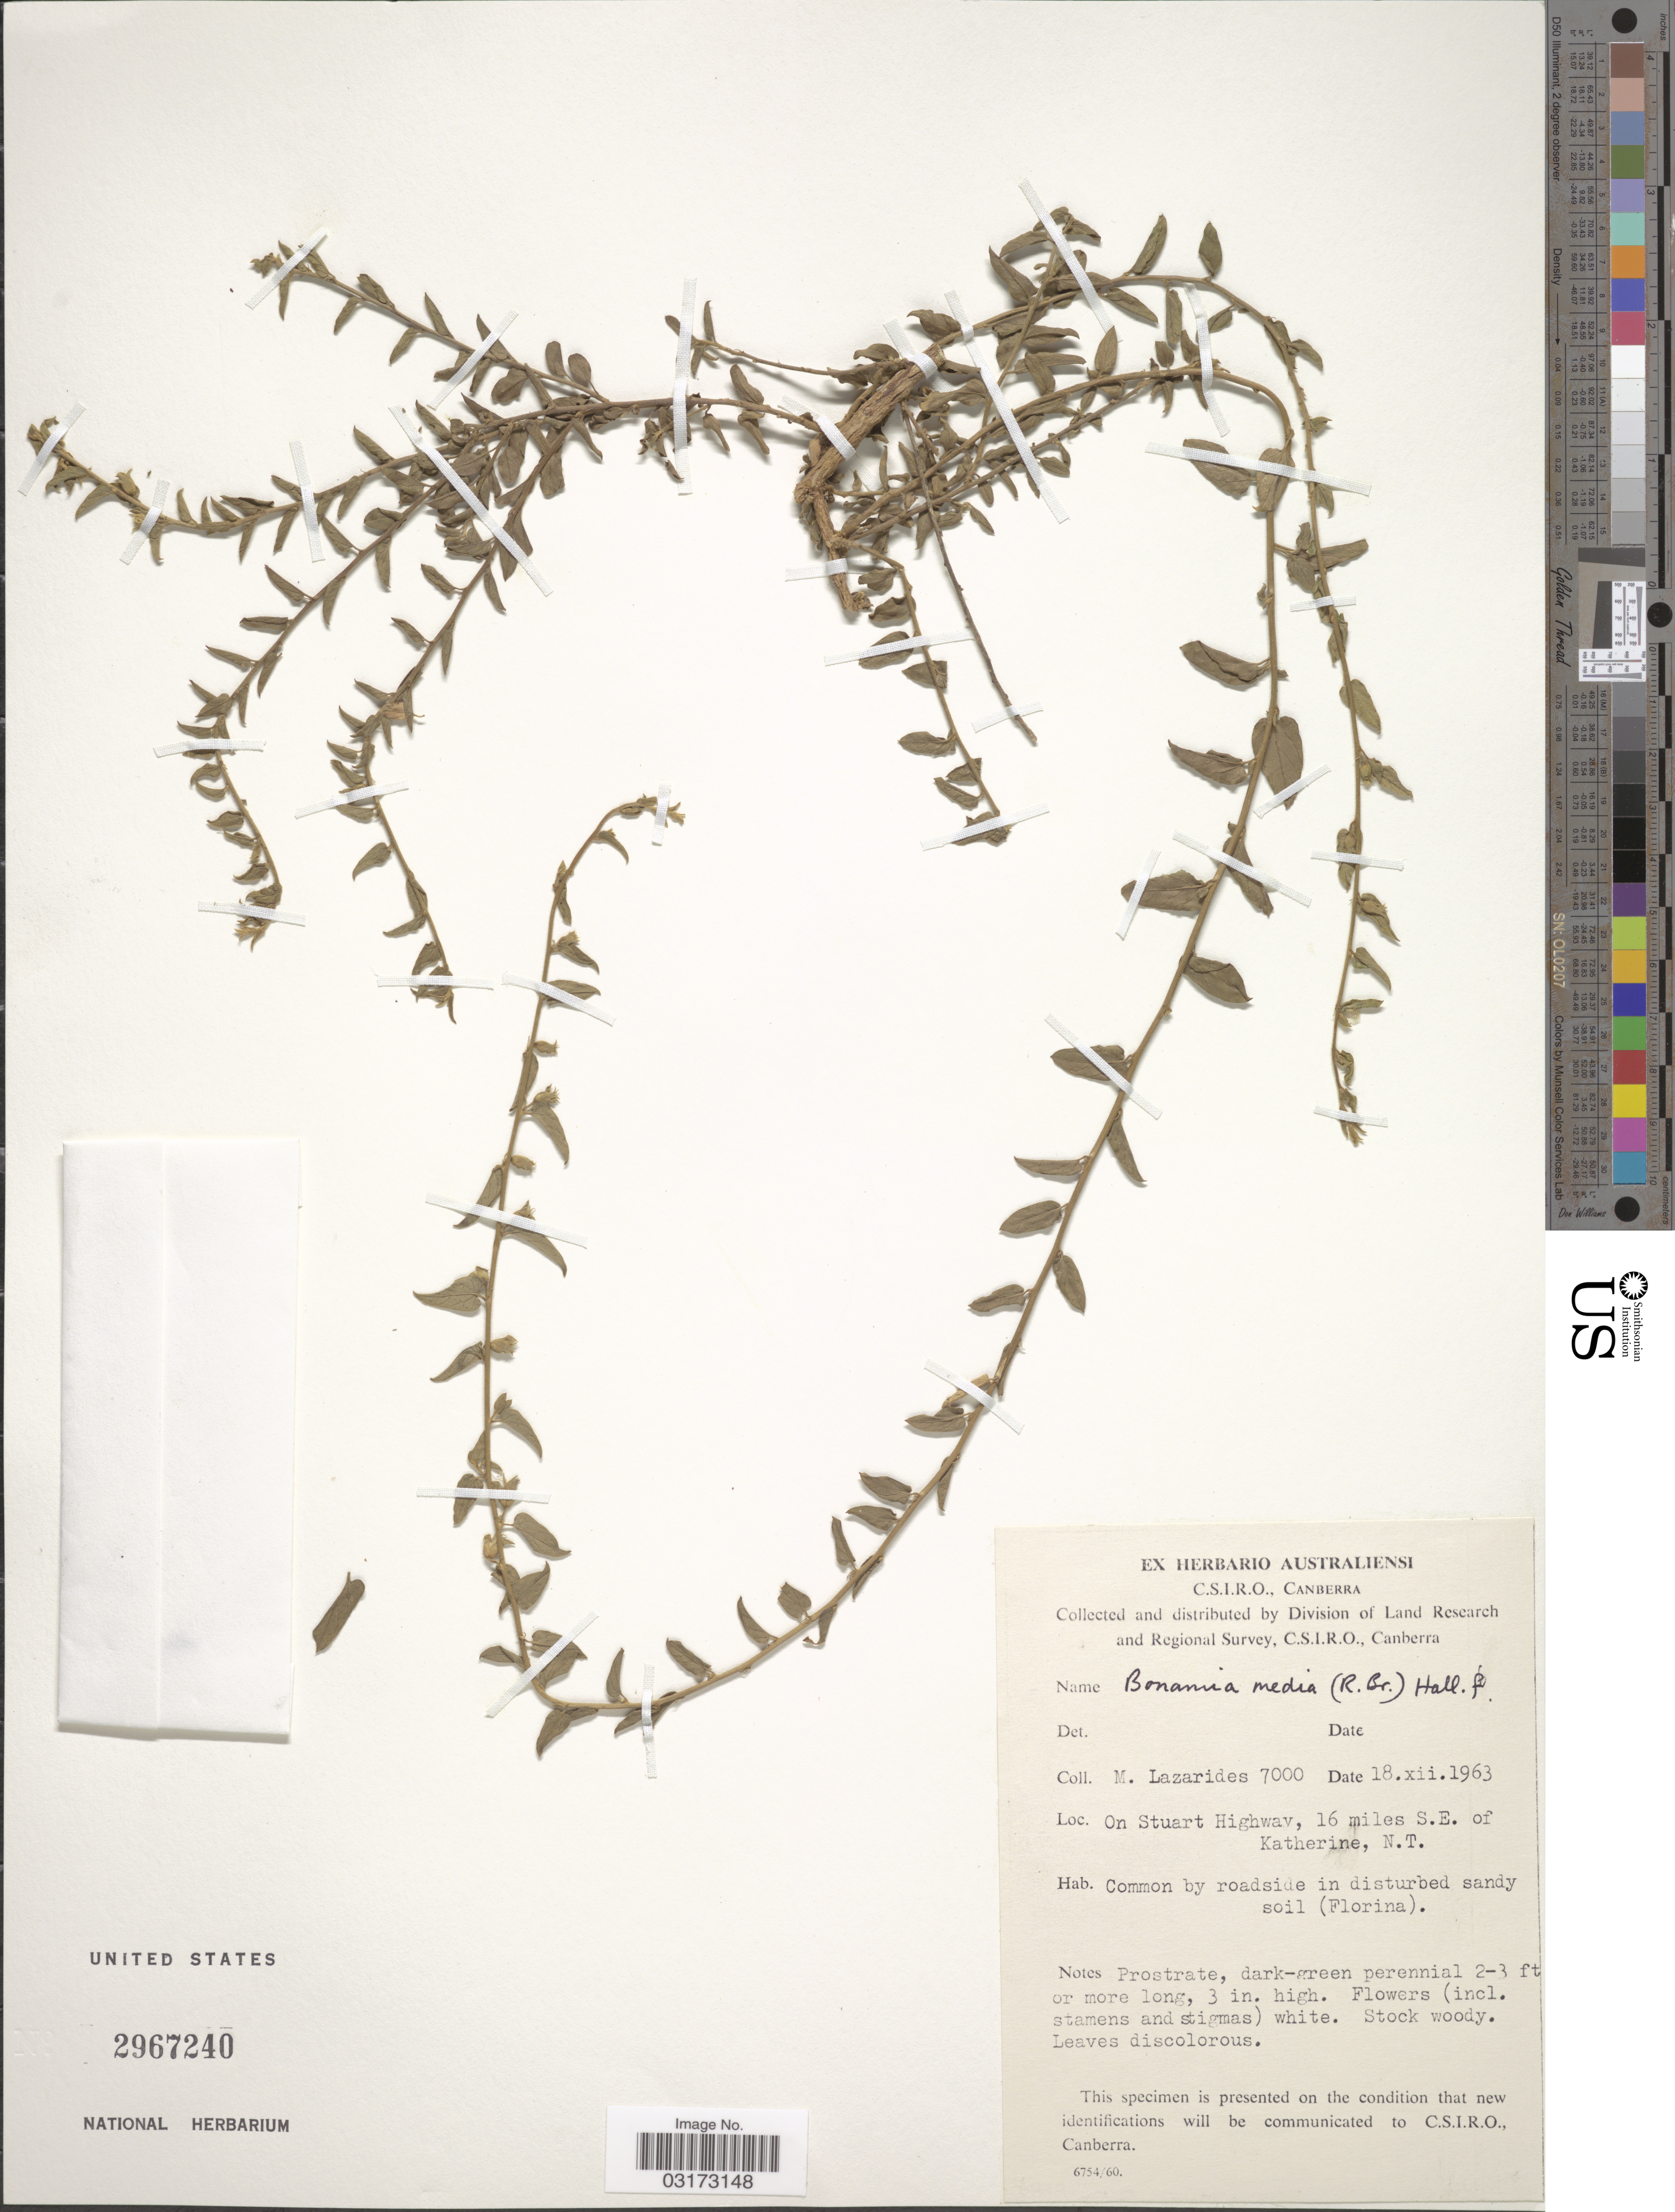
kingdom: Plantae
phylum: Tracheophyta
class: Magnoliopsida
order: Solanales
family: Convolvulaceae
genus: Bonamia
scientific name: Bonamia media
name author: Hallier f.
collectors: M. Lazarides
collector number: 7000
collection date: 1963-12-08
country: Australia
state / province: Northern Territory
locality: On Stuart Highway, 16 miles S. E. of Katherine, N. T.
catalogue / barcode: US 2967240